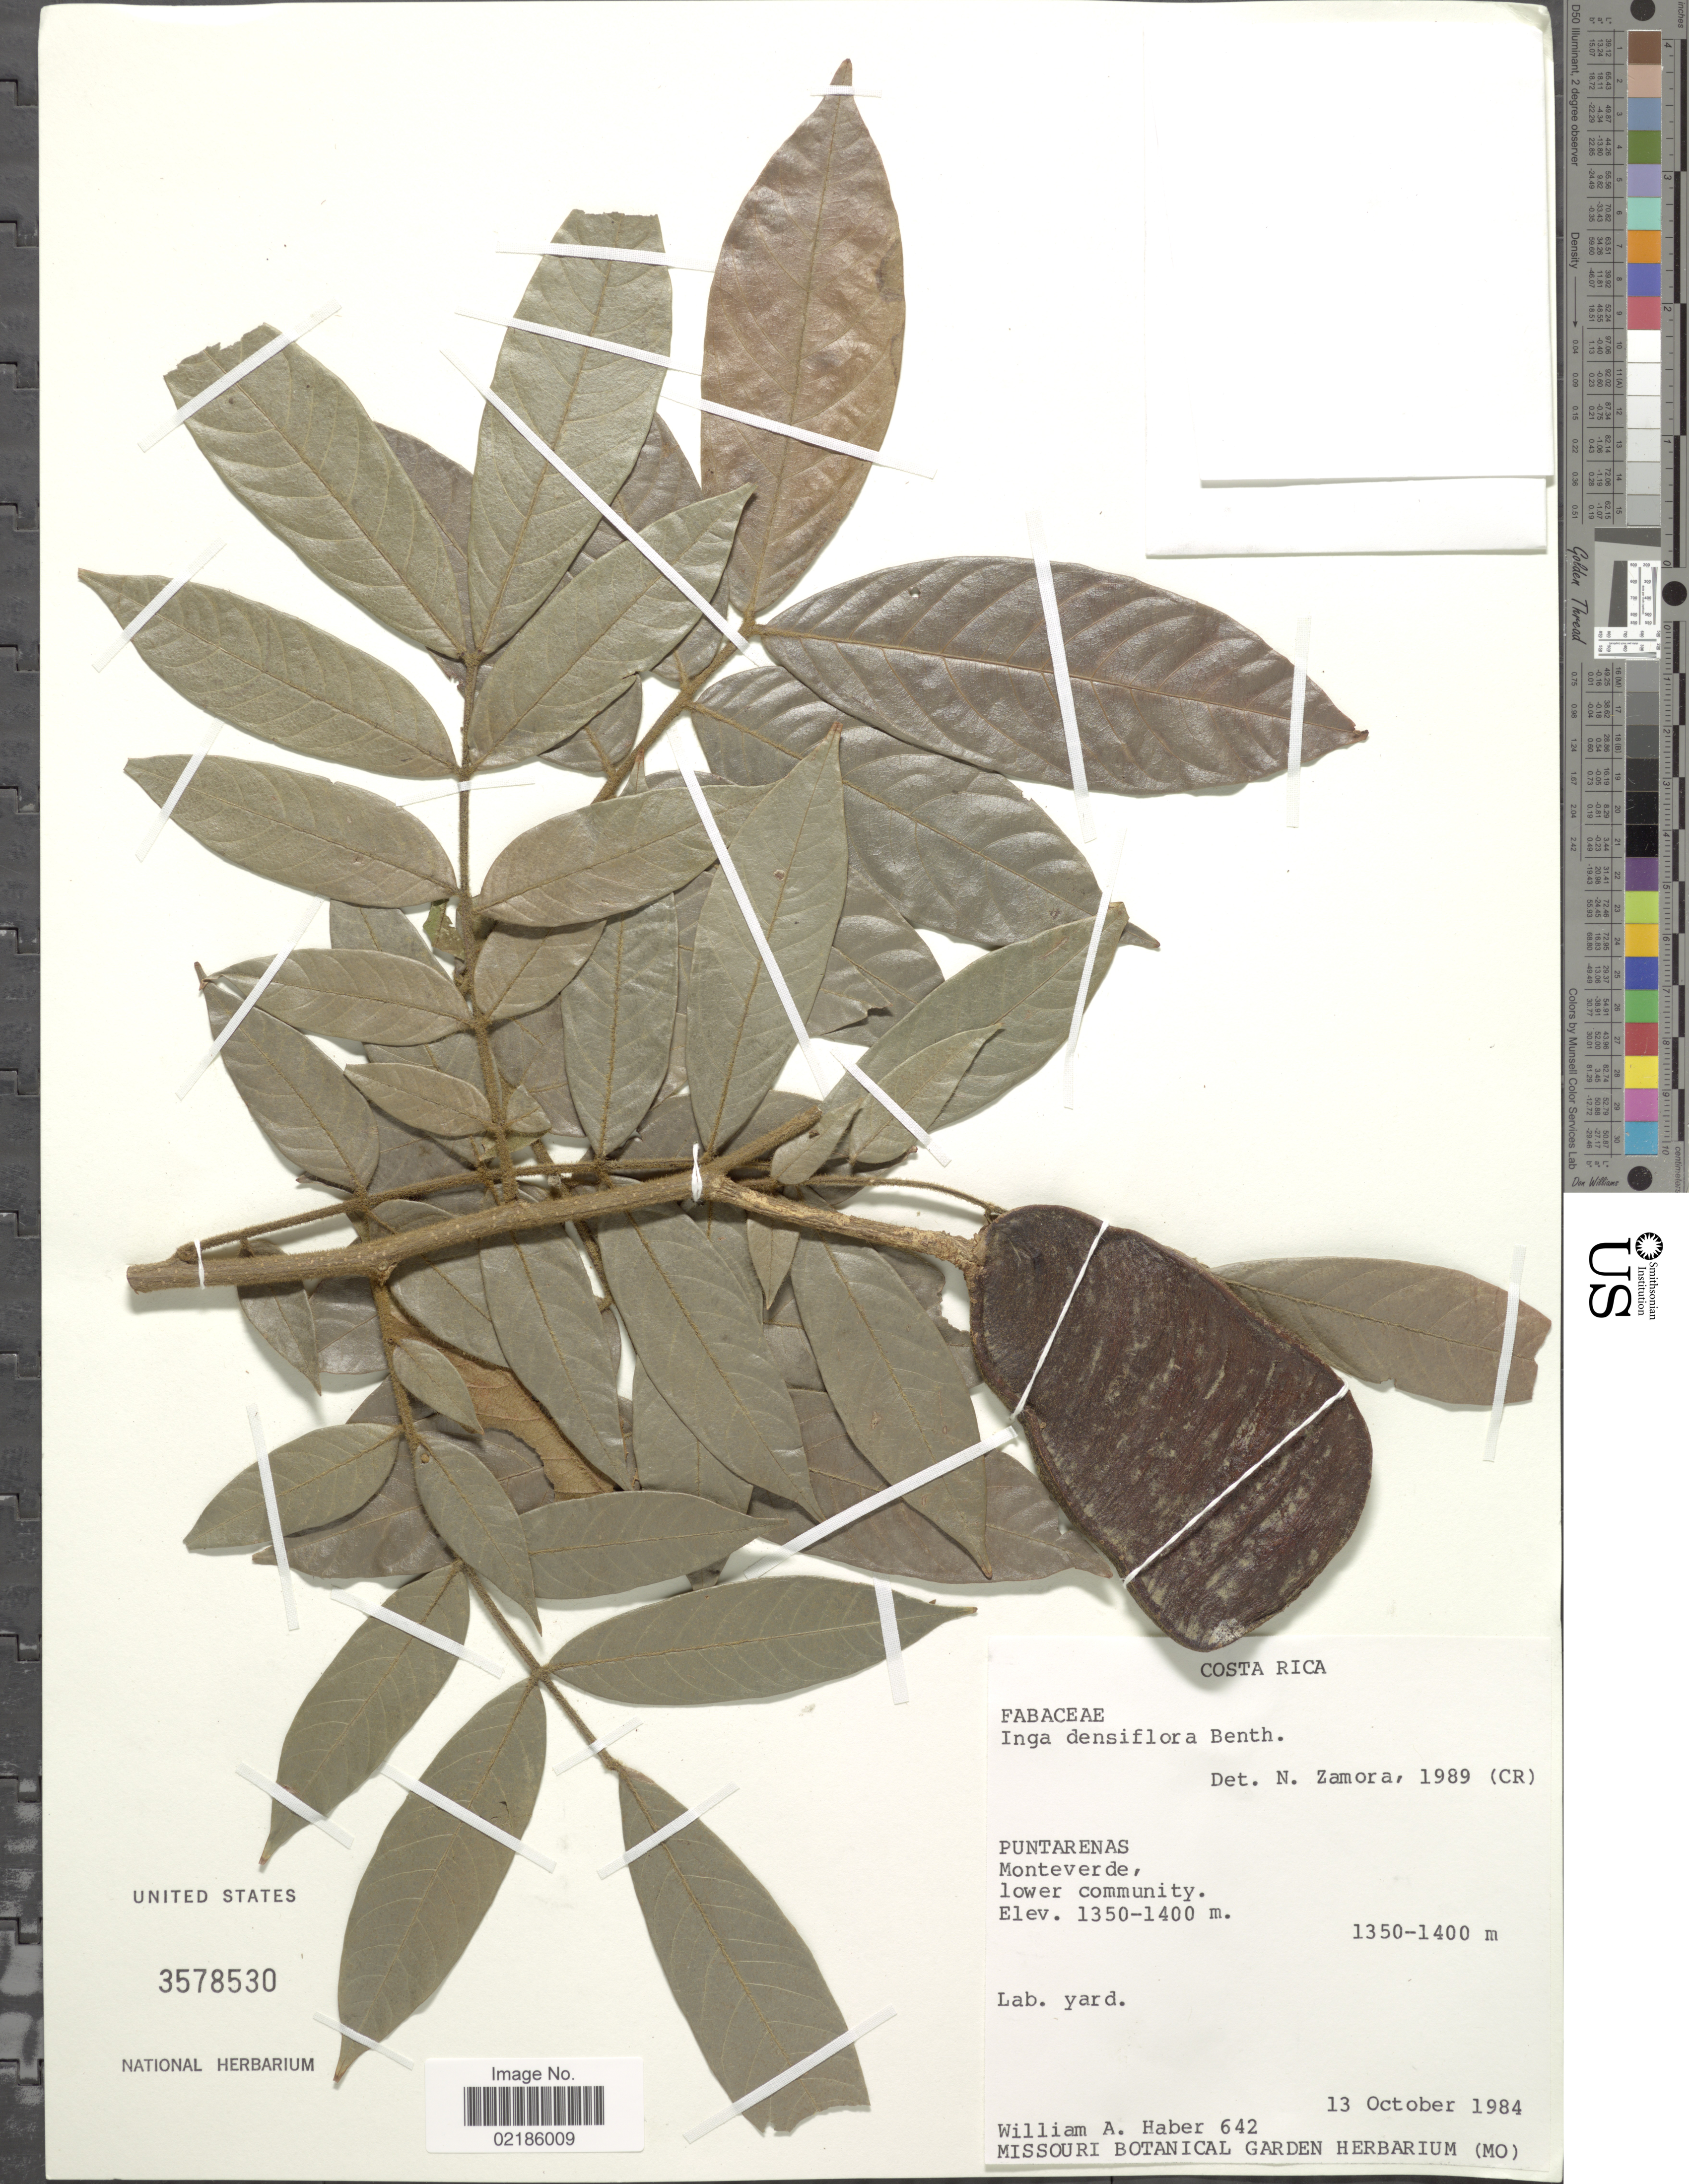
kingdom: Plantae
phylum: Tracheophyta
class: Magnoliopsida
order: Fabales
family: Fabaceae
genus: Inga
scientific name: Inga densiflora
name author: Benth.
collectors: W. A. Haber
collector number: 642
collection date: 1984-10-13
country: Costa Rica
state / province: Puntarenas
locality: Monteverde, lower community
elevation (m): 1350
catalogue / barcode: US 3578530